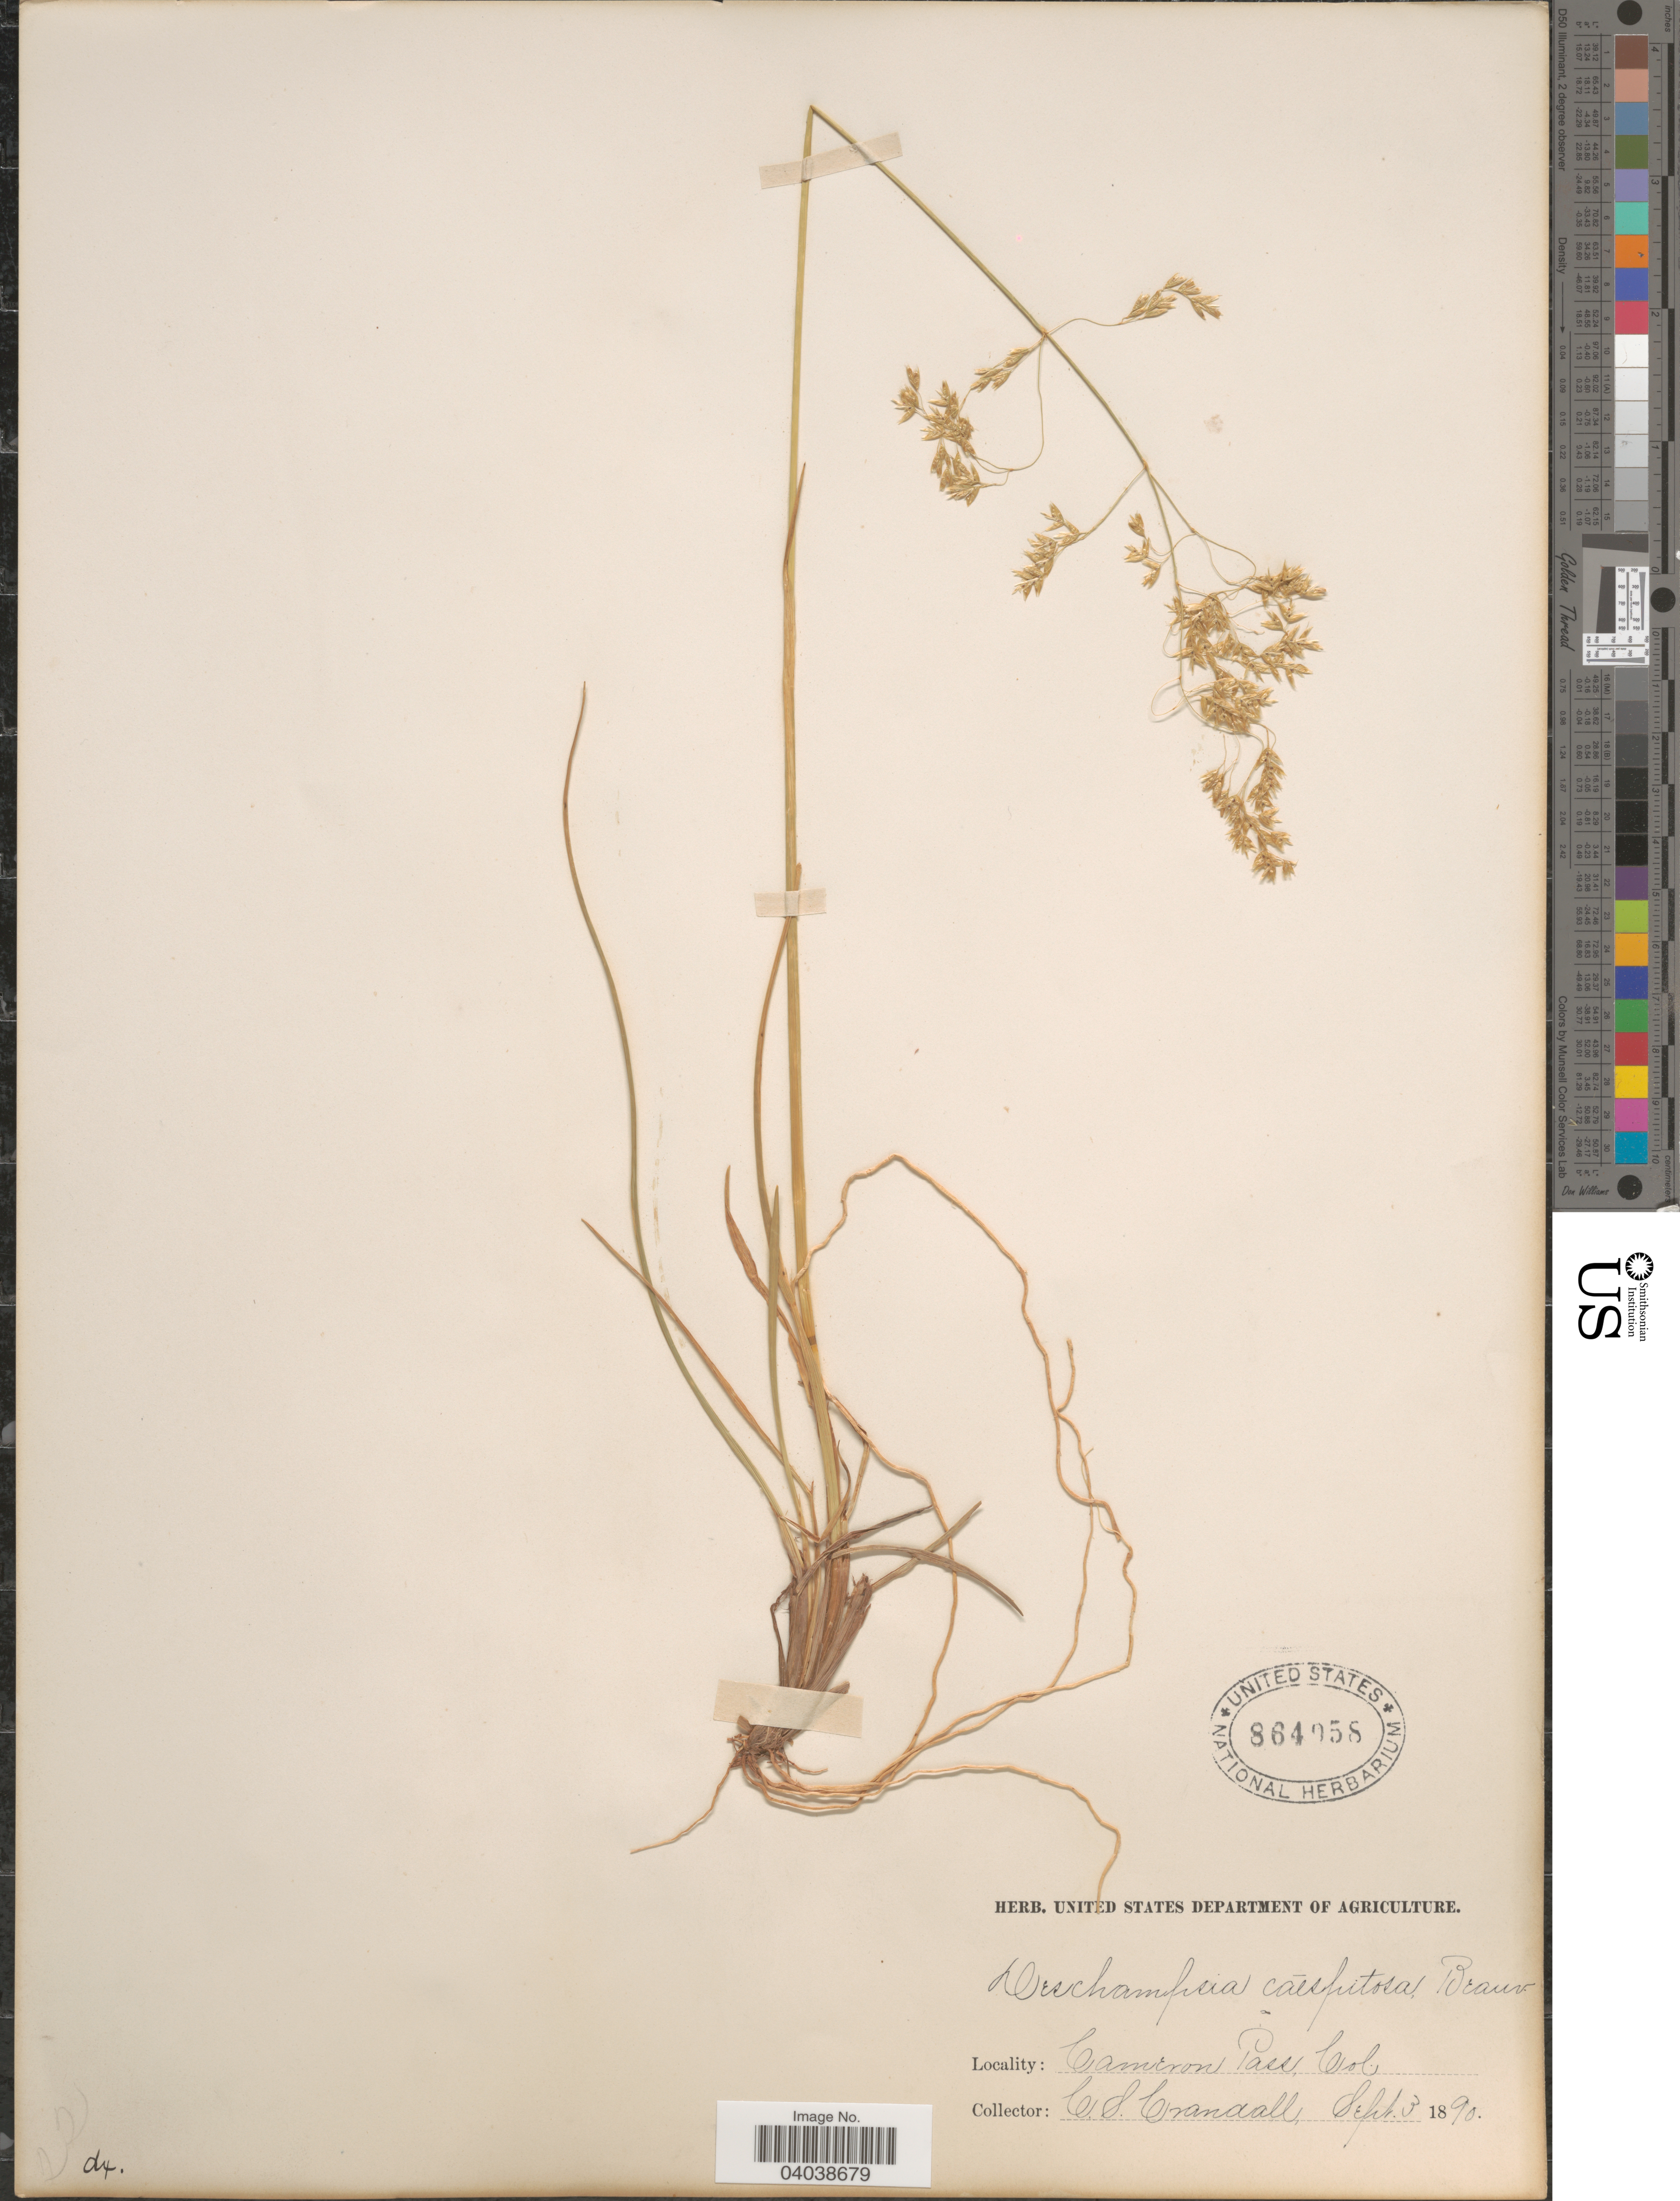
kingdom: Plantae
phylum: Tracheophyta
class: Liliopsida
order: Poales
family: Poaceae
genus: Deschampsia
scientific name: Deschampsia cespitosa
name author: (L.) P. Beauv.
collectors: C. Crandall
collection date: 1890-09-03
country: United States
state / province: Colorado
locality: Cameron Pass.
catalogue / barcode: US 864958